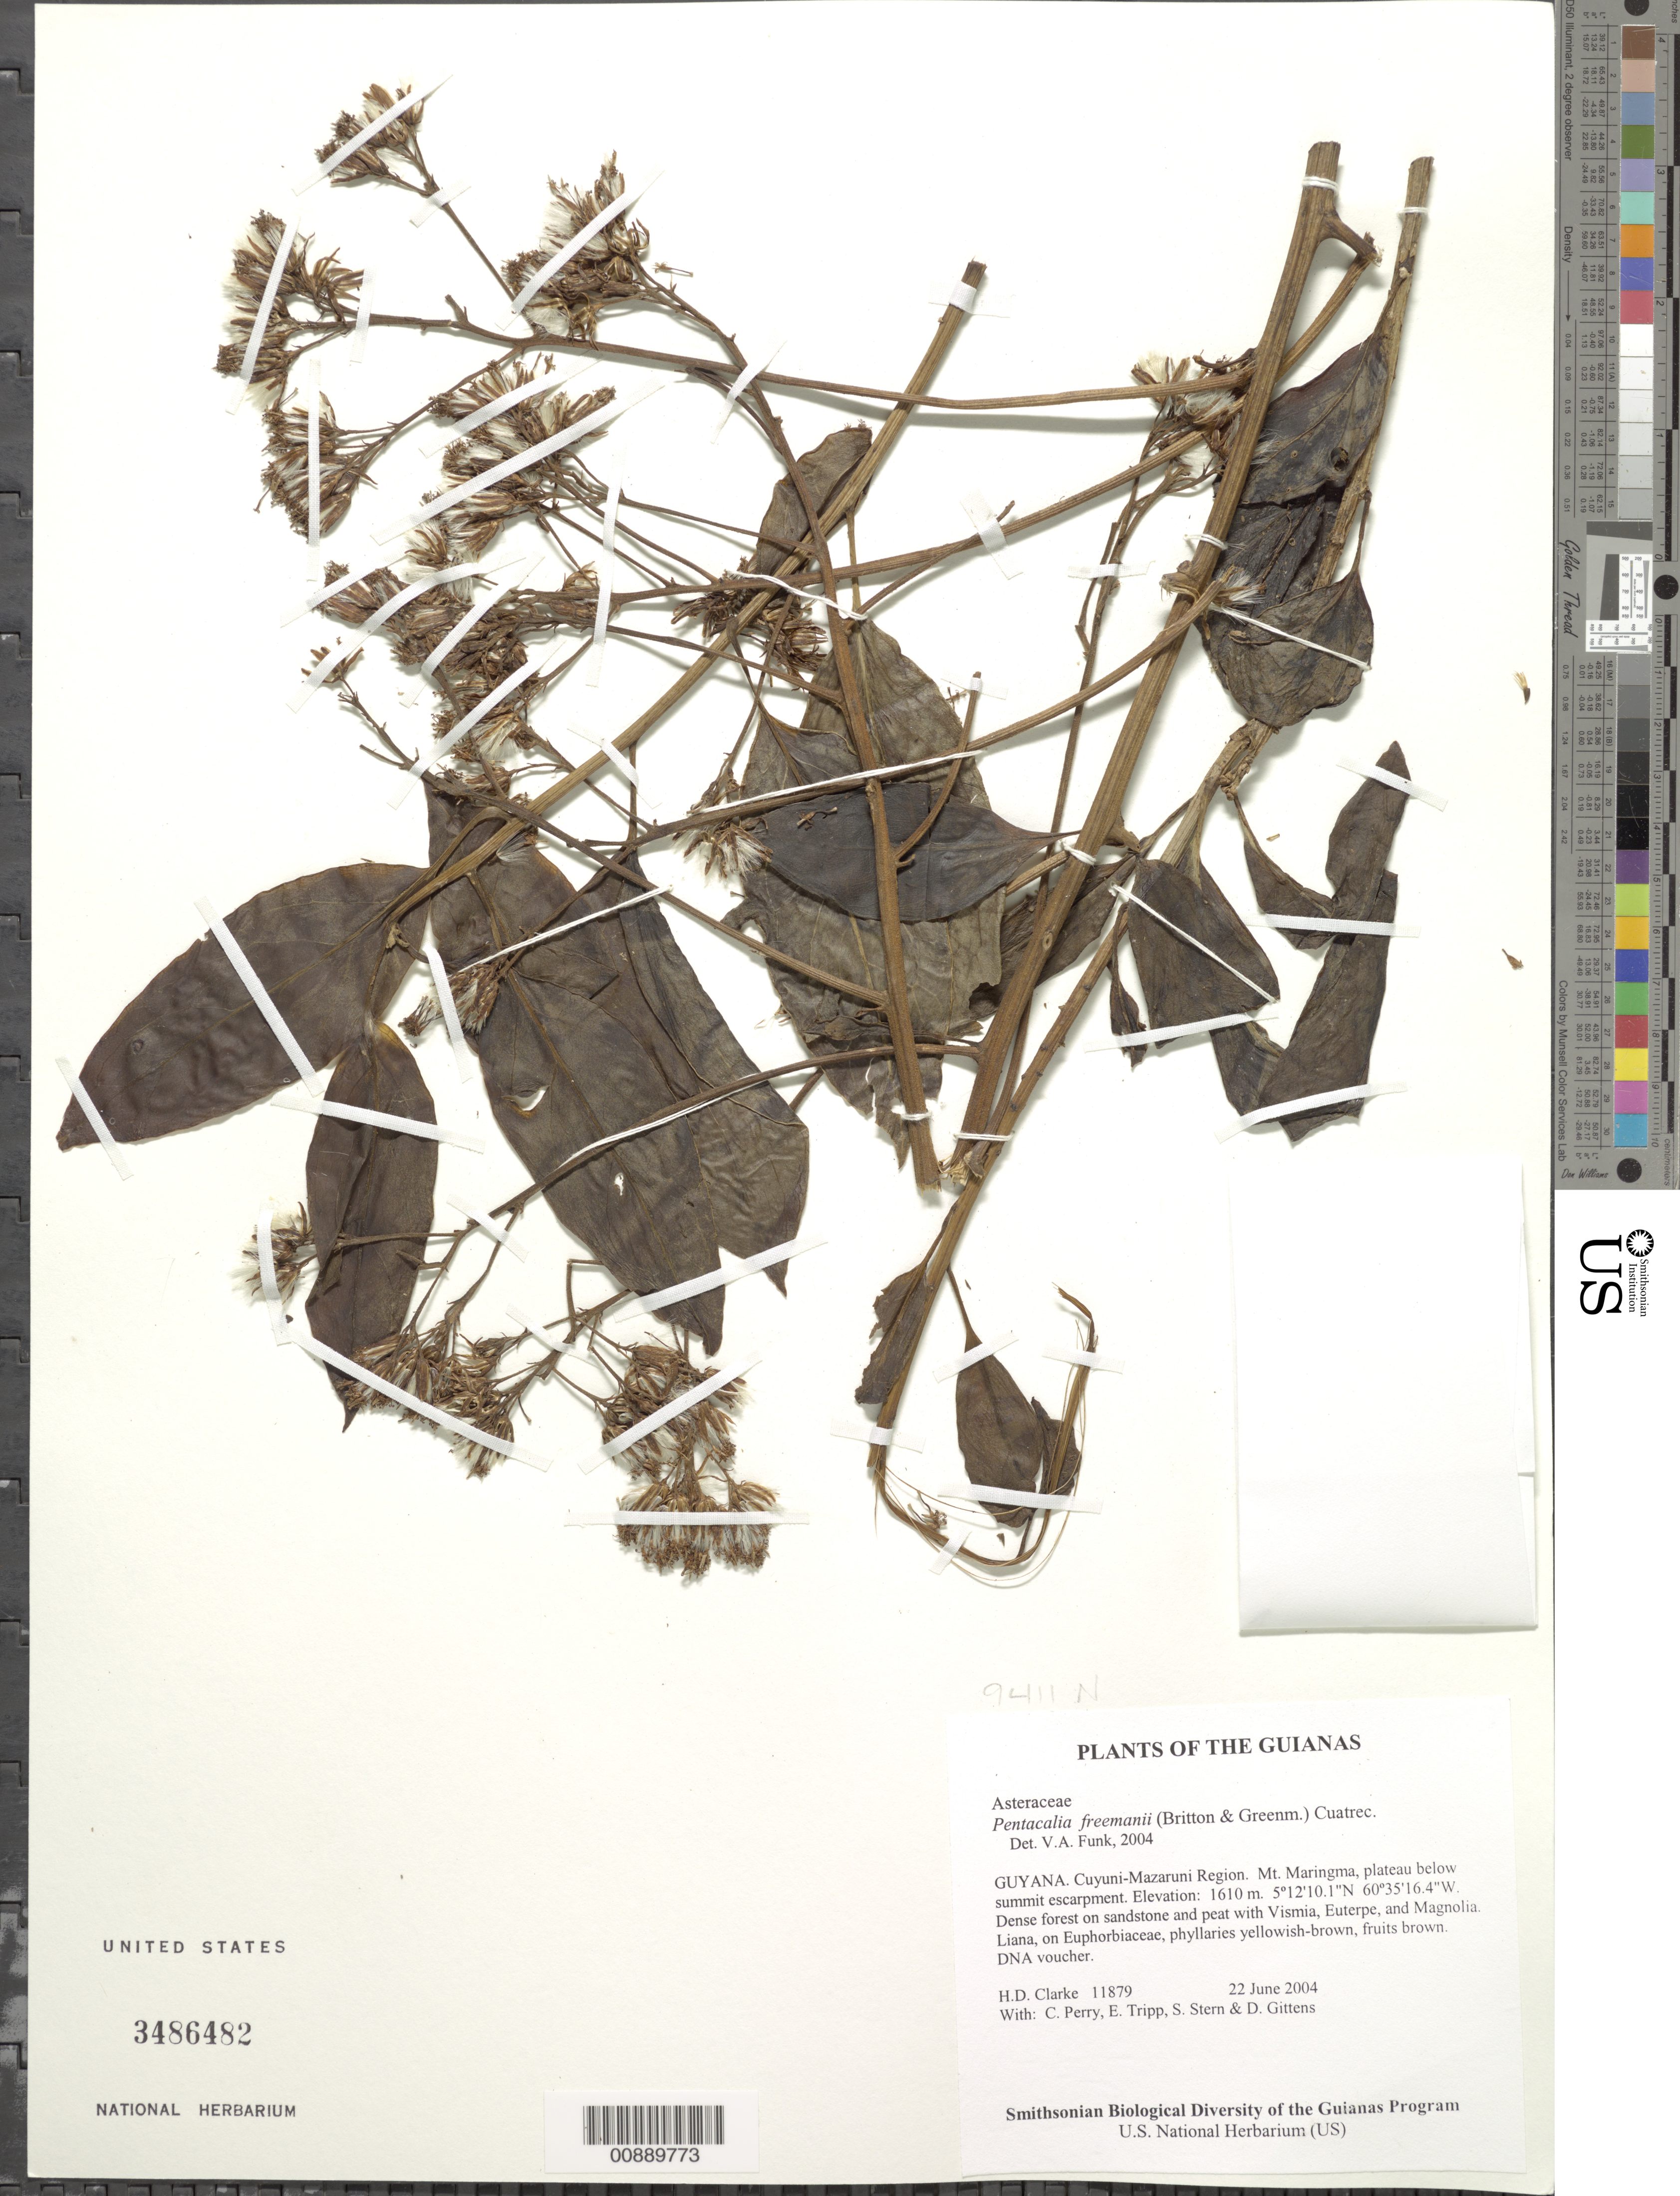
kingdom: Plantae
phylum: Tracheophyta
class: Magnoliopsida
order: Asterales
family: Asteraceae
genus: Pentacalia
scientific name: Pentacalia freemanii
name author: (Britton & Greenm.) Cuatrec.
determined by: Funk, Vicki A., (BOT), Smithsonian Institution - National Museum of Natural History (UNITED STATES)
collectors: H. D. Clarke, C. Perry, E. Tripp, S. R. Stern & D. Gittens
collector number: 11879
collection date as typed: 22 June 2004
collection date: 2004-06-22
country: Guyana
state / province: Cuyuni-Mazaruni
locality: Mt. Maringma, plateau below summit escarpment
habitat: Dense forest on sandstone and peat with Vismia, Euterpe, and Magnolia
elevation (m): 1610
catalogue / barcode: US 3486482